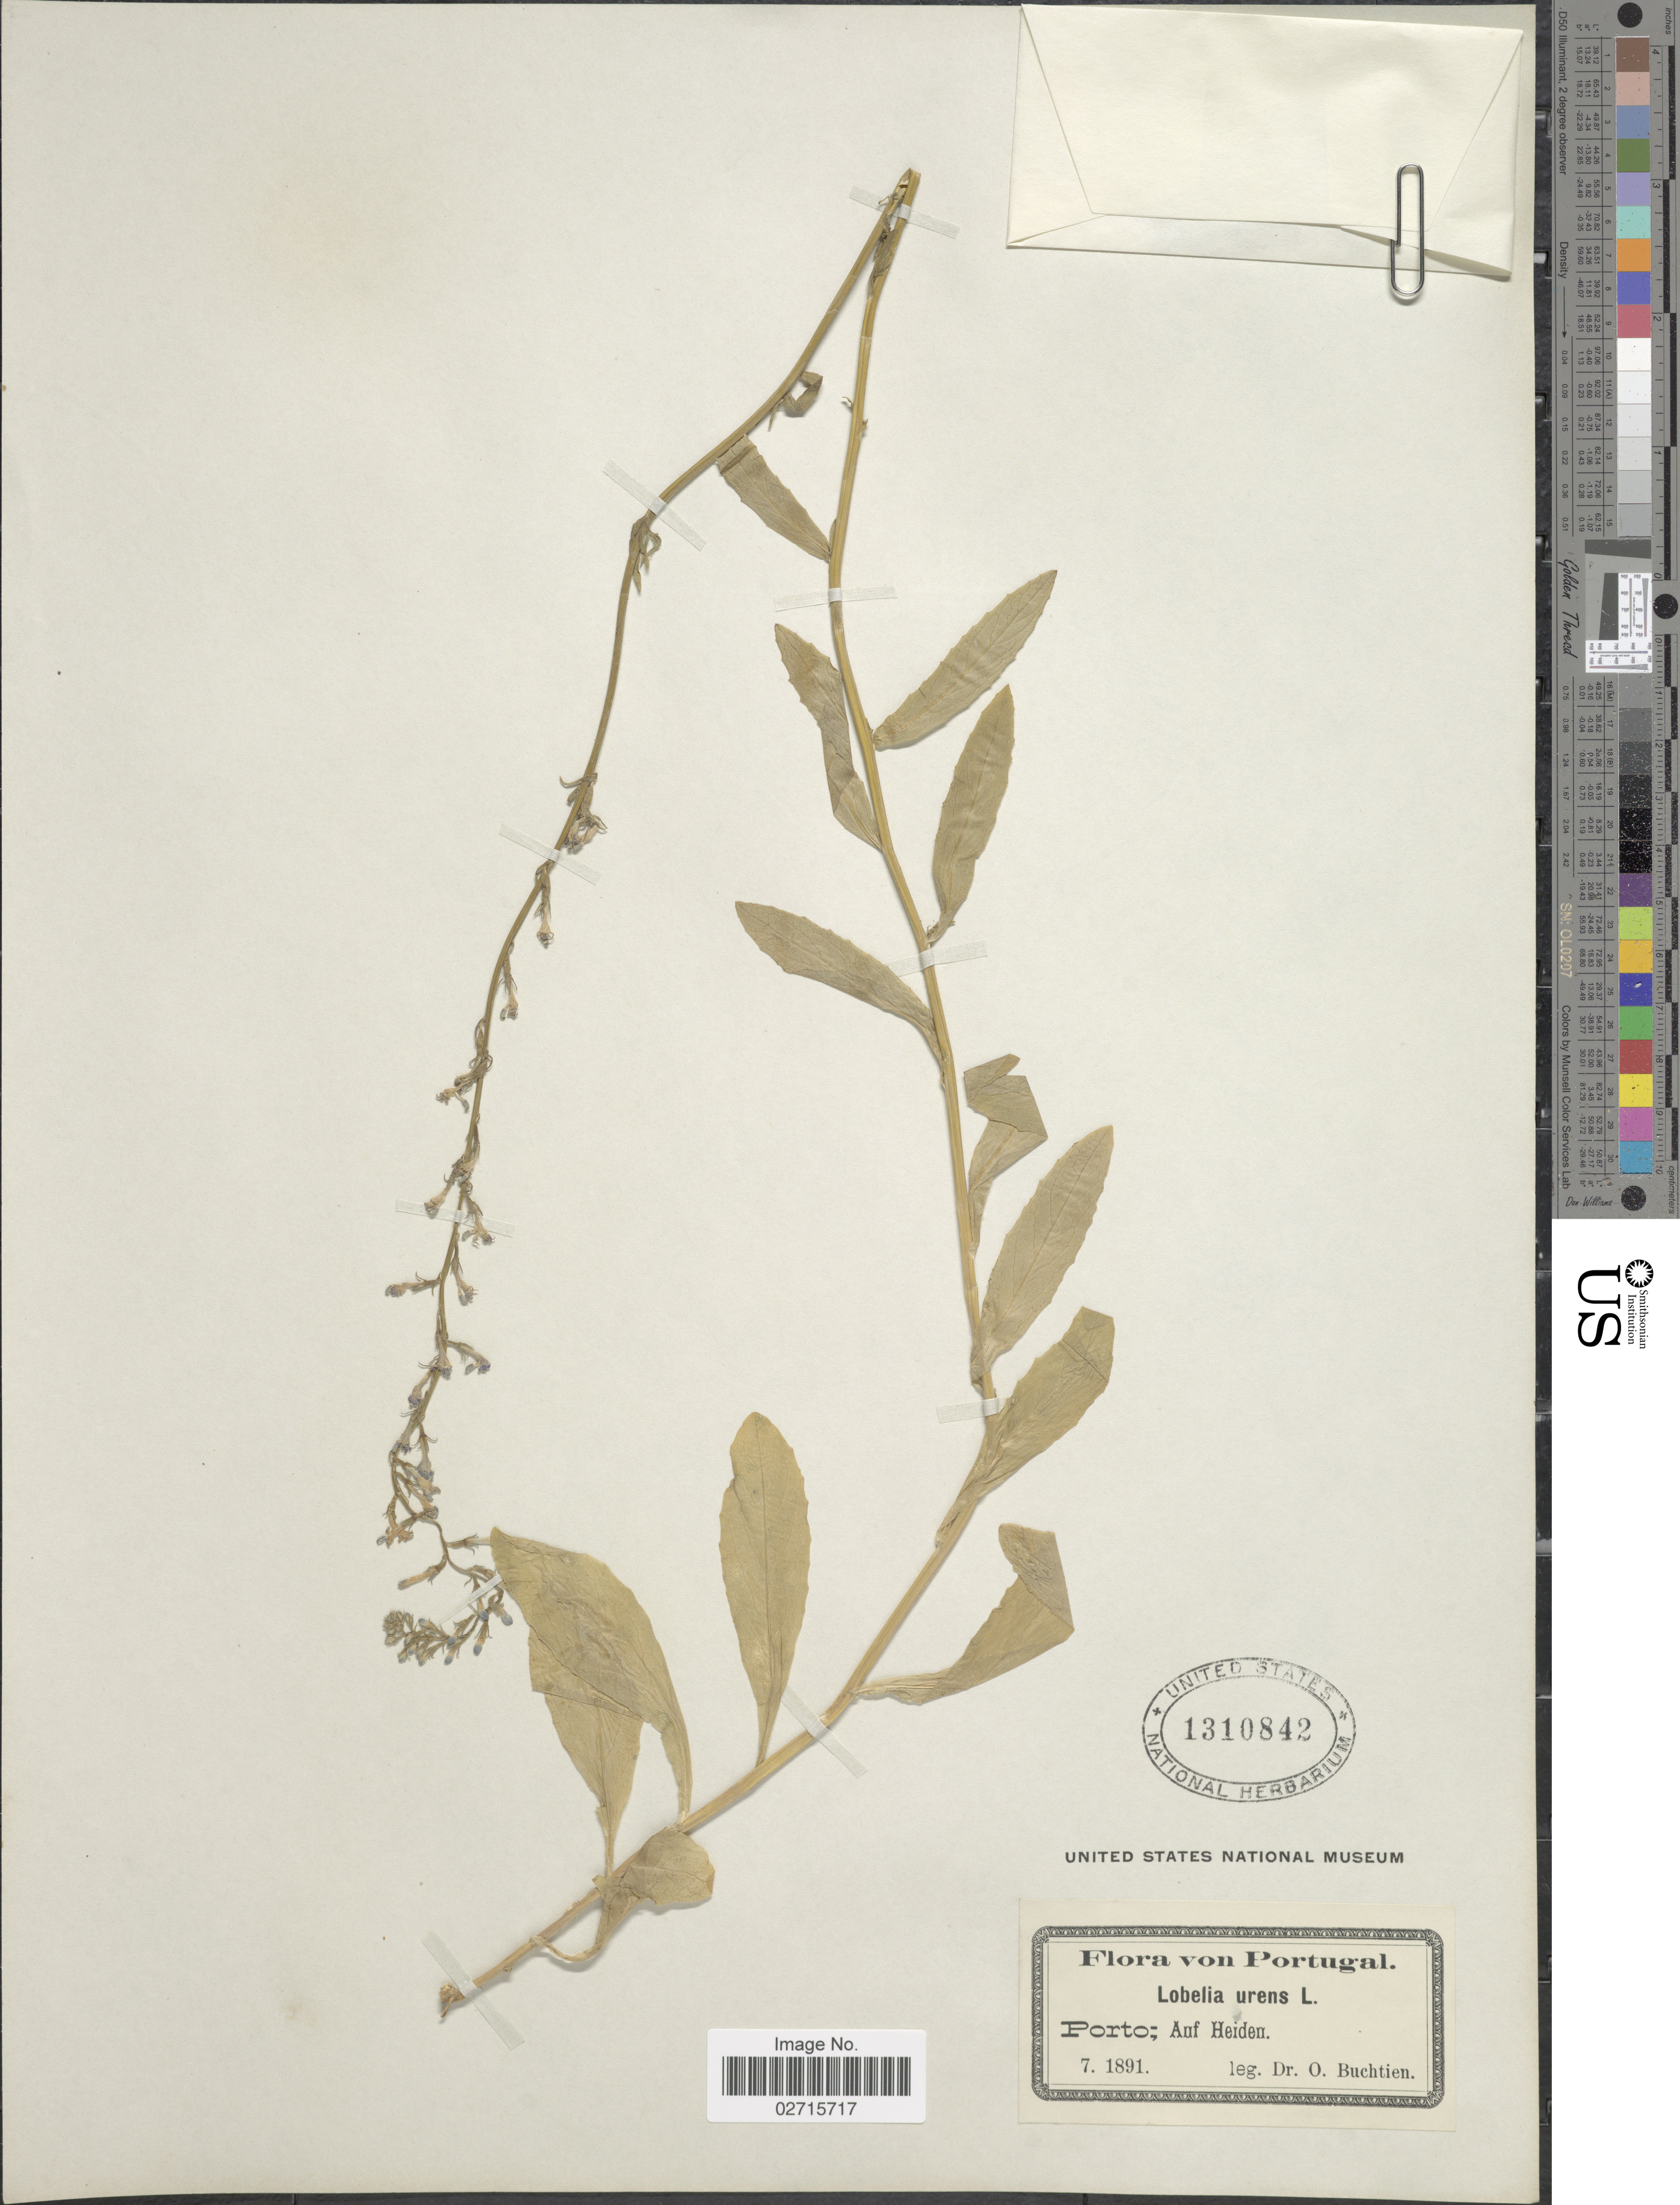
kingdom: Plantae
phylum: Tracheophyta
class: Magnoliopsida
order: Asterales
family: Campanulaceae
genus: Lobelia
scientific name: Lobelia urens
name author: L.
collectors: O. Buchtien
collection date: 1891-07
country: Portugal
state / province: Porto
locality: Auf Heiden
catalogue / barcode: US 1310842